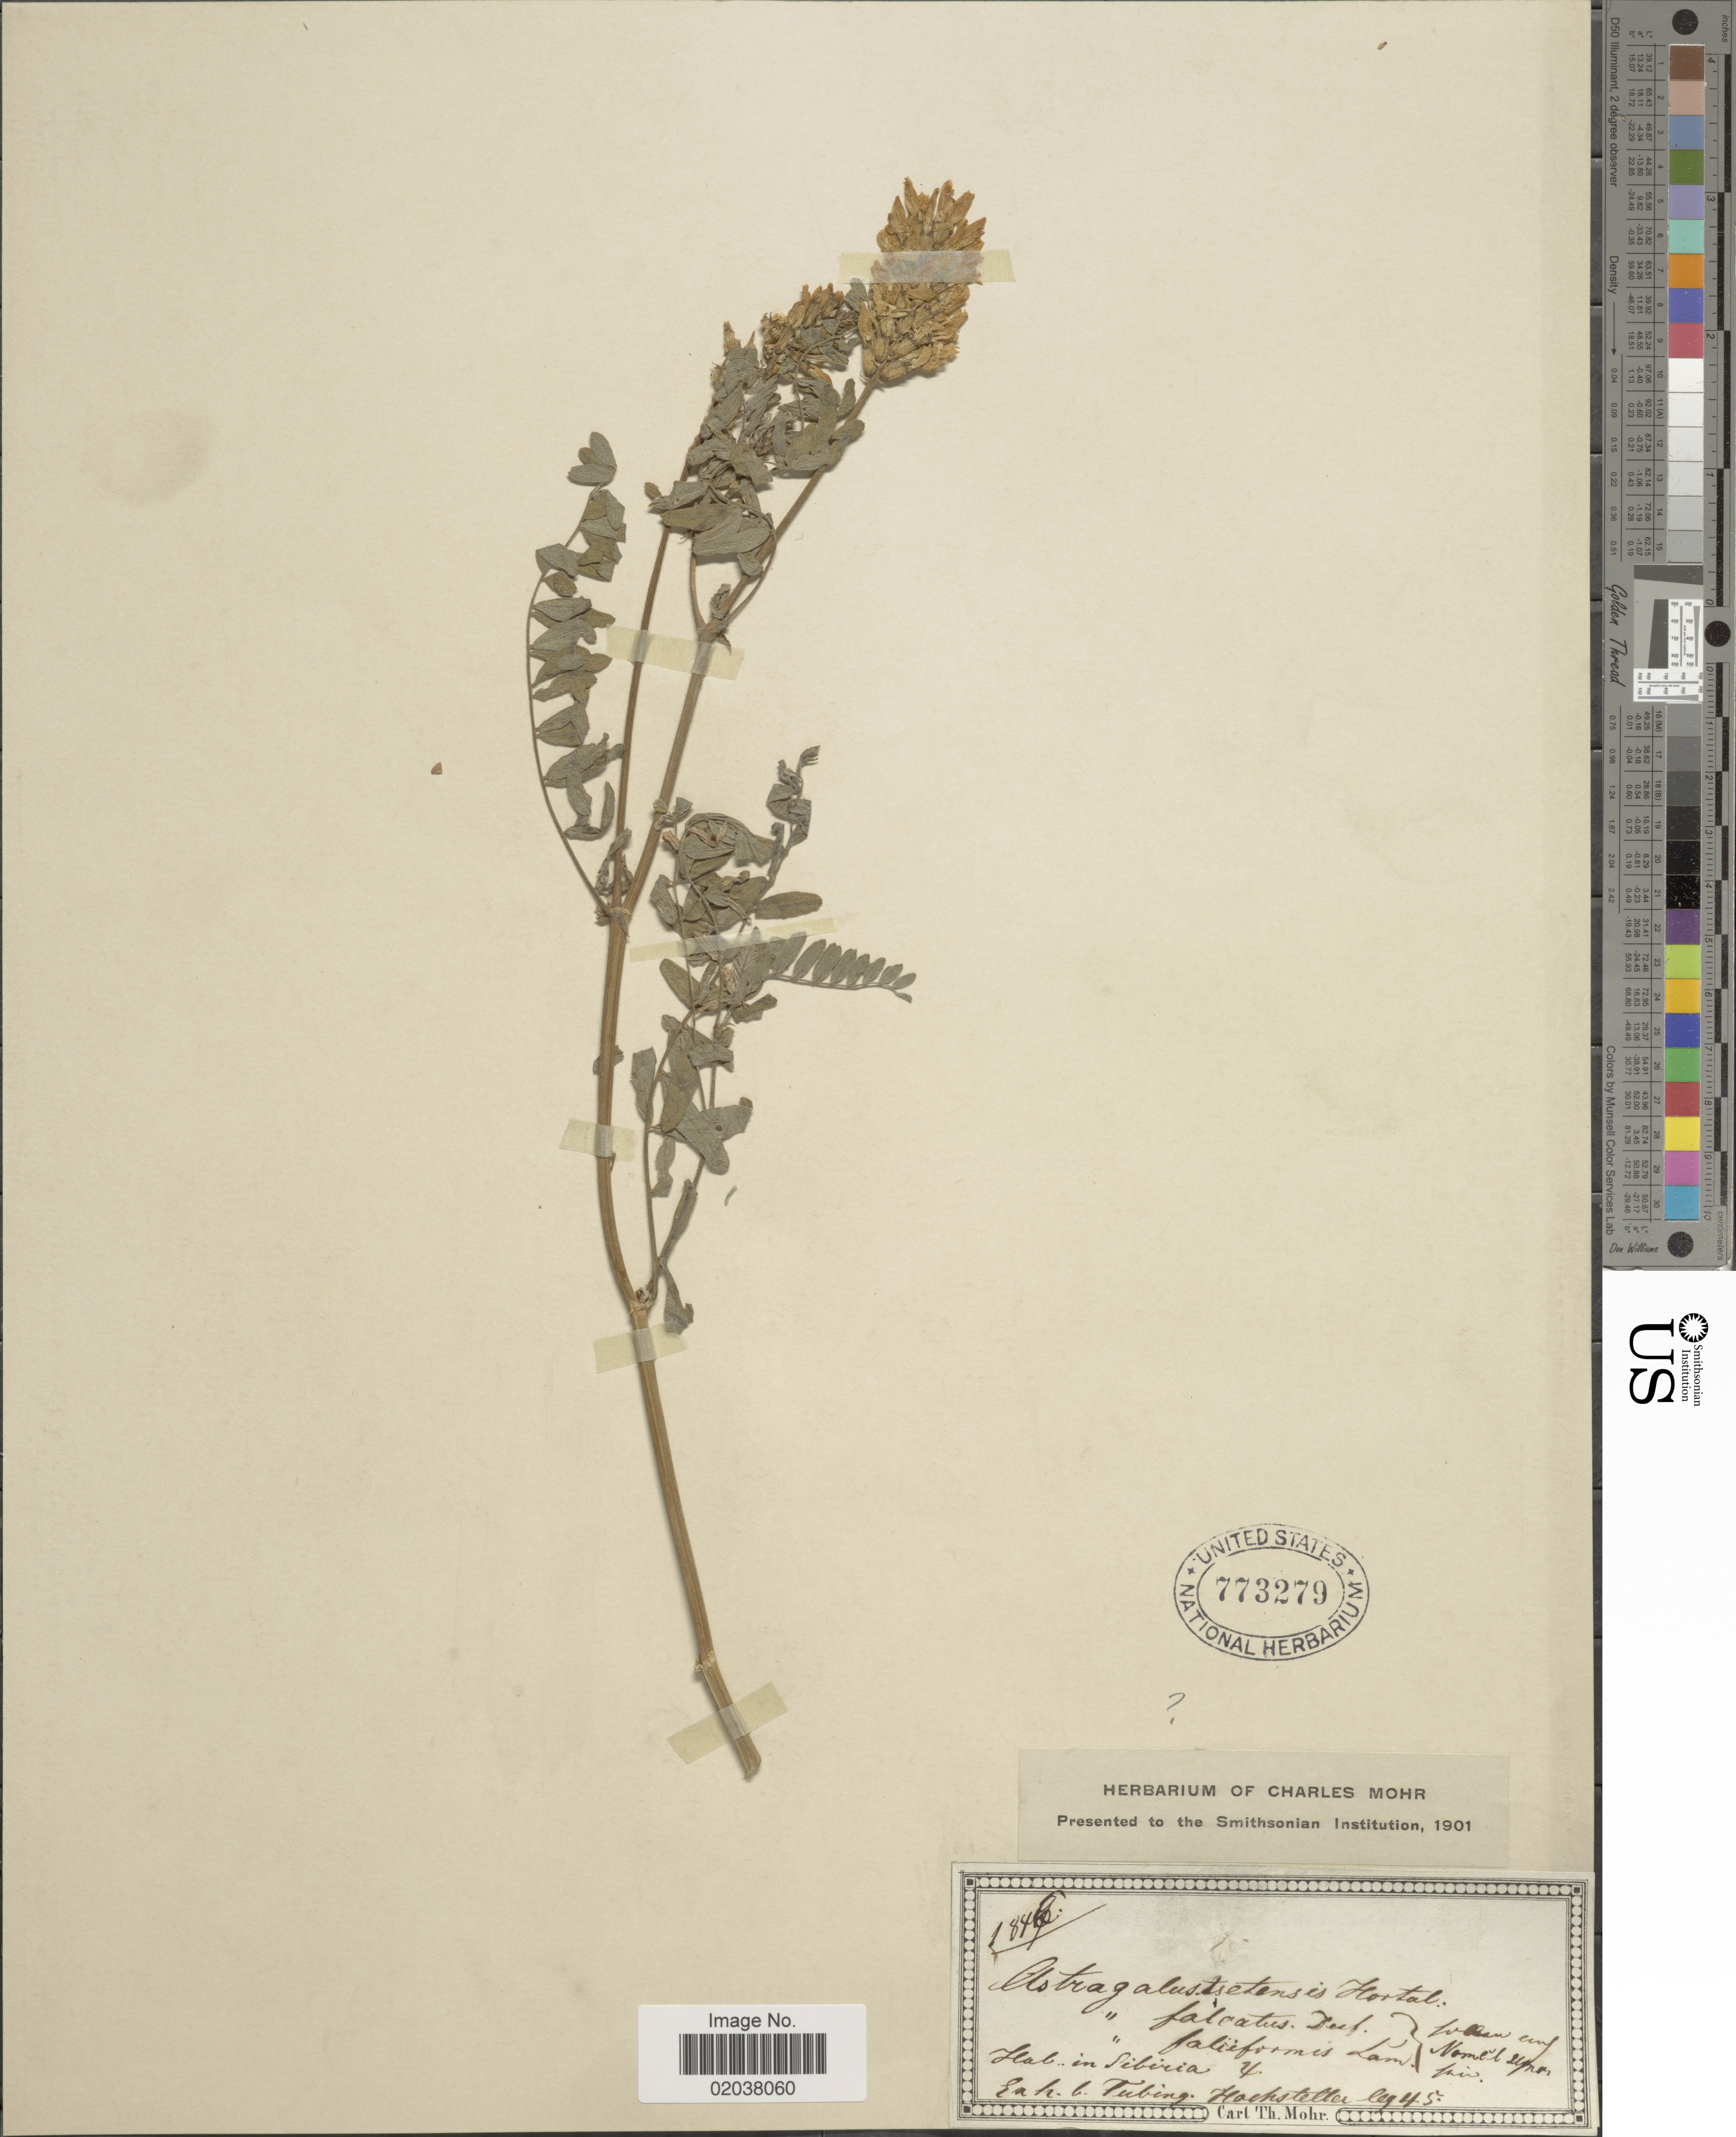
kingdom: Plantae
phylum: Tracheophyta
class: Magnoliopsida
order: Fabales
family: Fabaceae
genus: Astragalus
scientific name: Astragalus falcatus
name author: Lam.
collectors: -. Hochstetter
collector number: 45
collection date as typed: Transcribed d/m/y: //45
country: Russian Federation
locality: In Sibiria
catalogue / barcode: US 773279